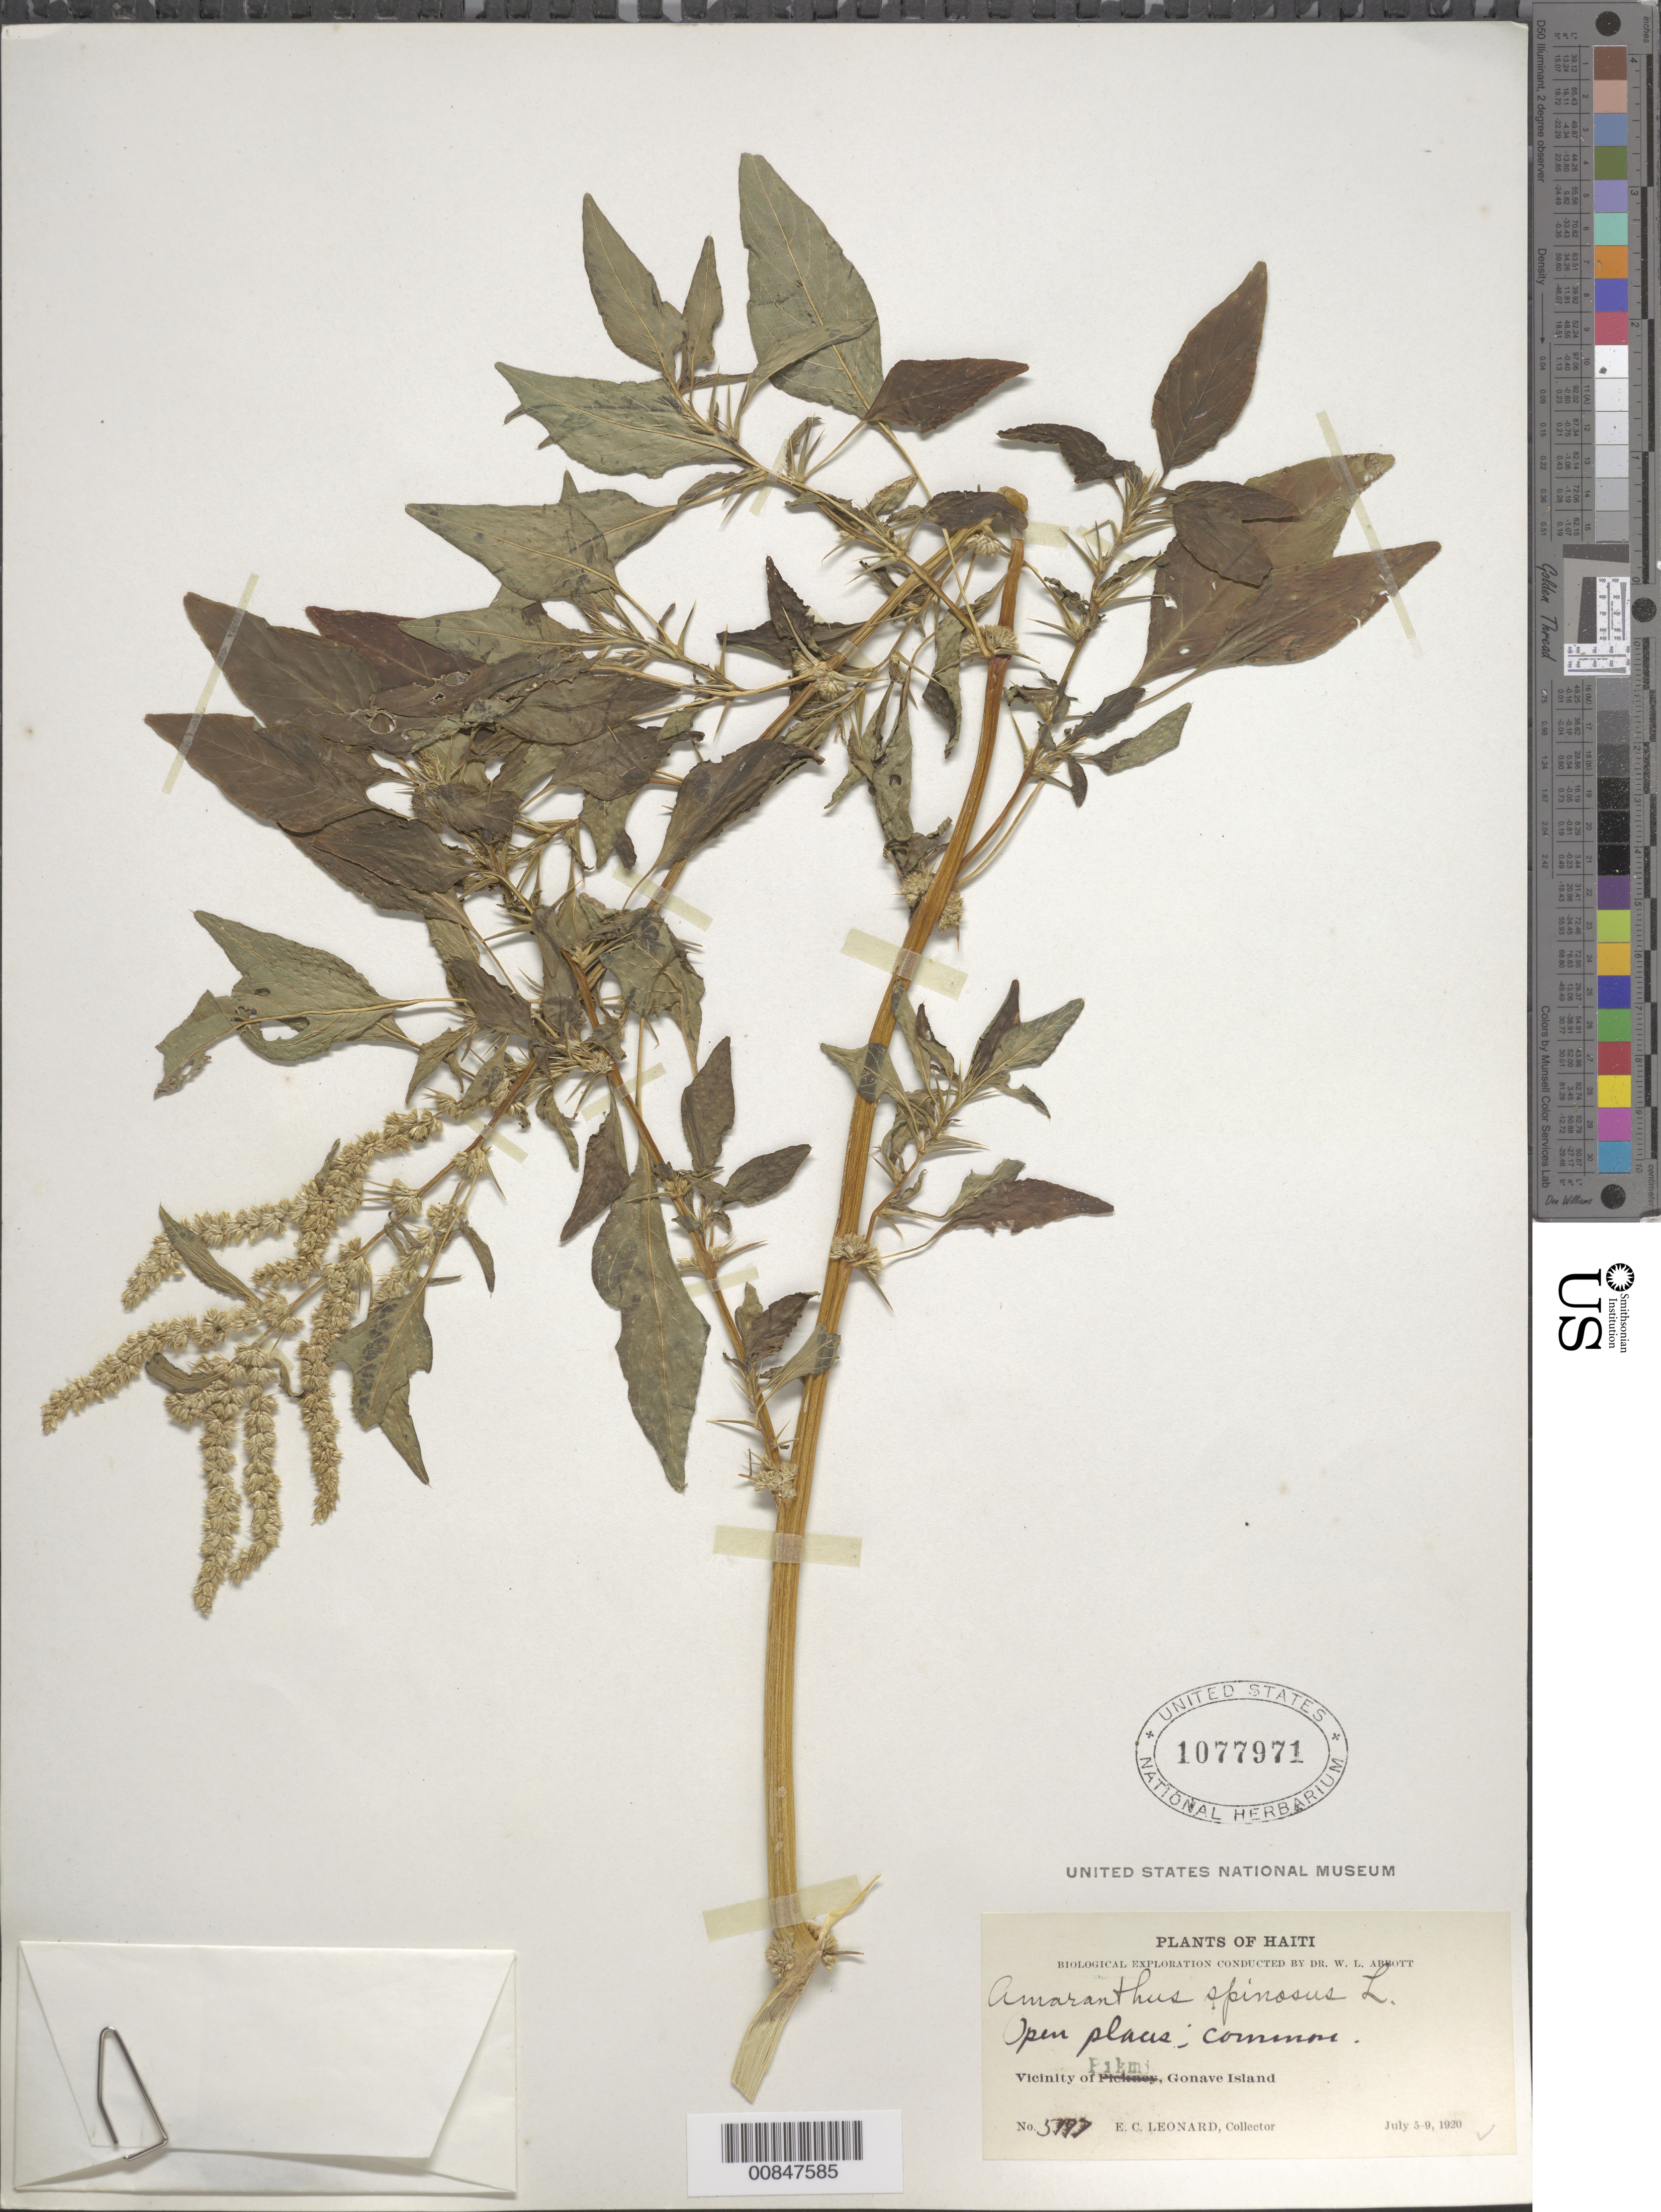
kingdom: Plantae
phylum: Tracheophyta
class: Magnoliopsida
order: Caryophyllales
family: Amaranthaceae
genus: Amaranthus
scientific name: Amaranthus spinosus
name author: L.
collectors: E. C. Leonard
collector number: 5197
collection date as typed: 05 Jul 1920 to 09 Jul 1920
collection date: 1920-07-05/1920-07-09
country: Haiti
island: Gonave I.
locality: Vicinity of Pikmi, Gonave Island.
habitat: Open places.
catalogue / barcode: US 1077971